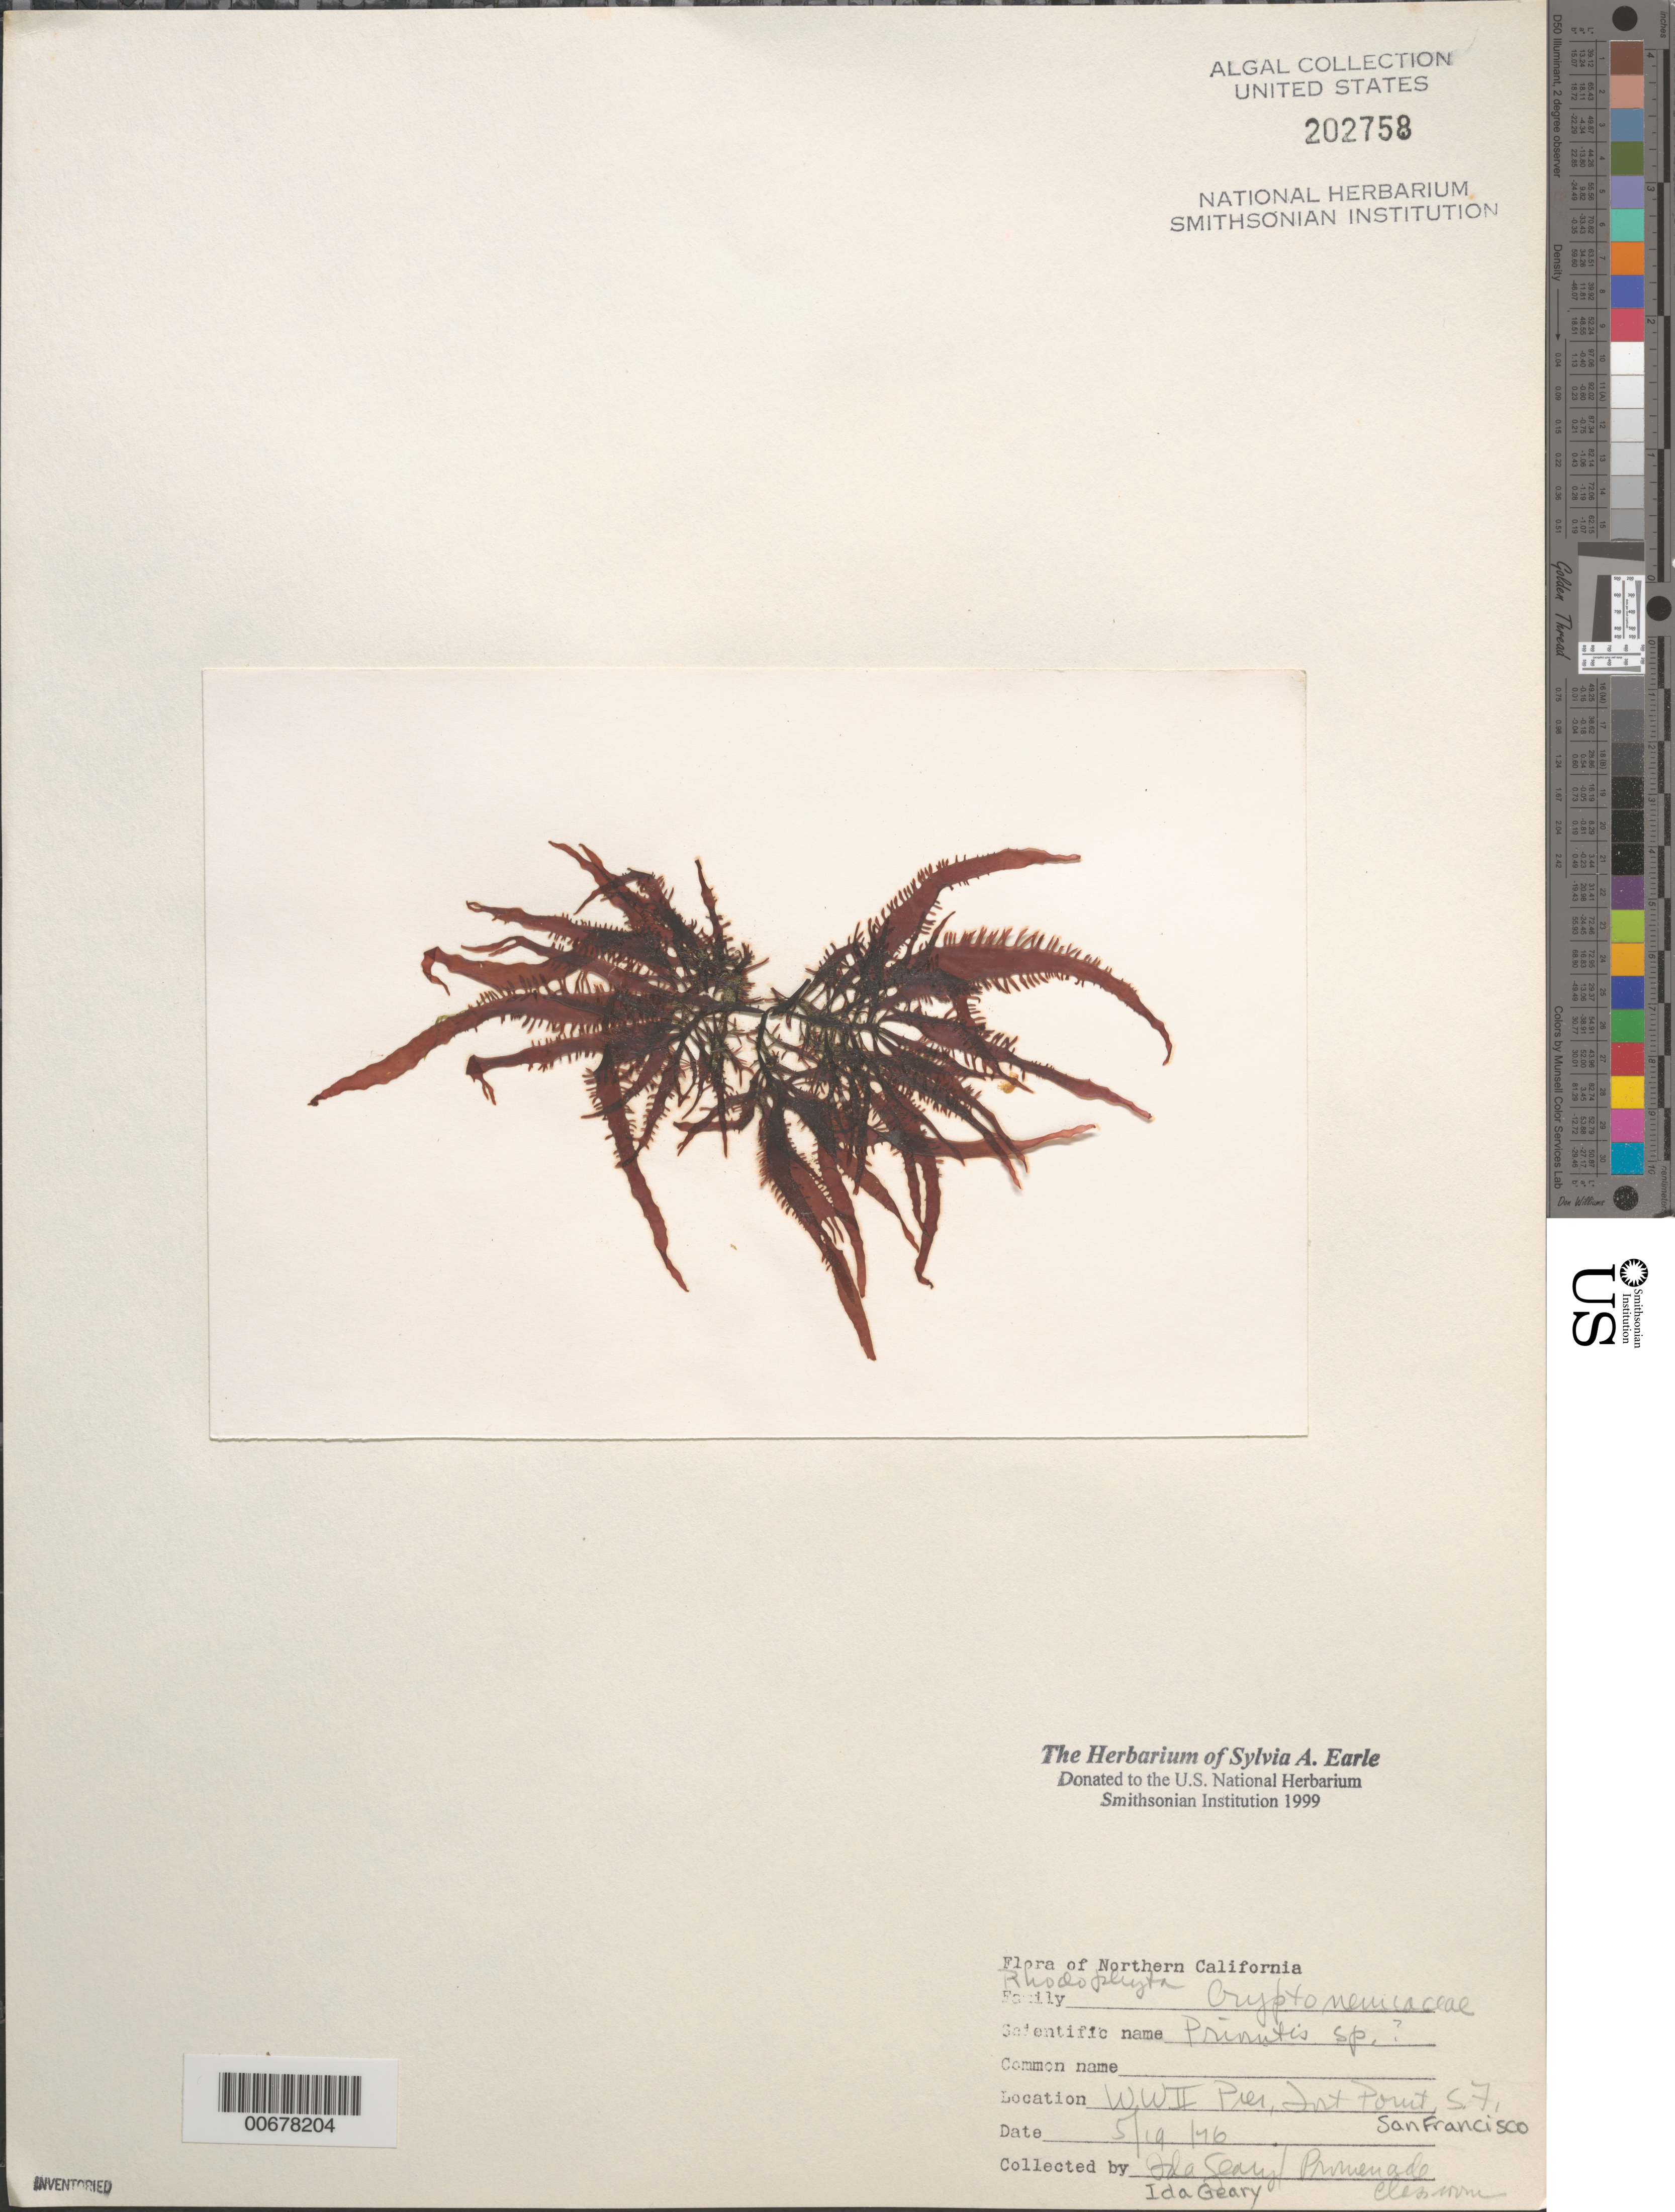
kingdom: Plantae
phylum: Rhodophyta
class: Florideophyceae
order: Cryptonemiales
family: Cryptonemiaceae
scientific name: Prionitis nodifera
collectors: I. Geary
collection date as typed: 19 May 1976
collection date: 1976-05-19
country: United States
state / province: California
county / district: San Francisco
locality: San Francisco, Fort Point, World War II Pier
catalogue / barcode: US 202758